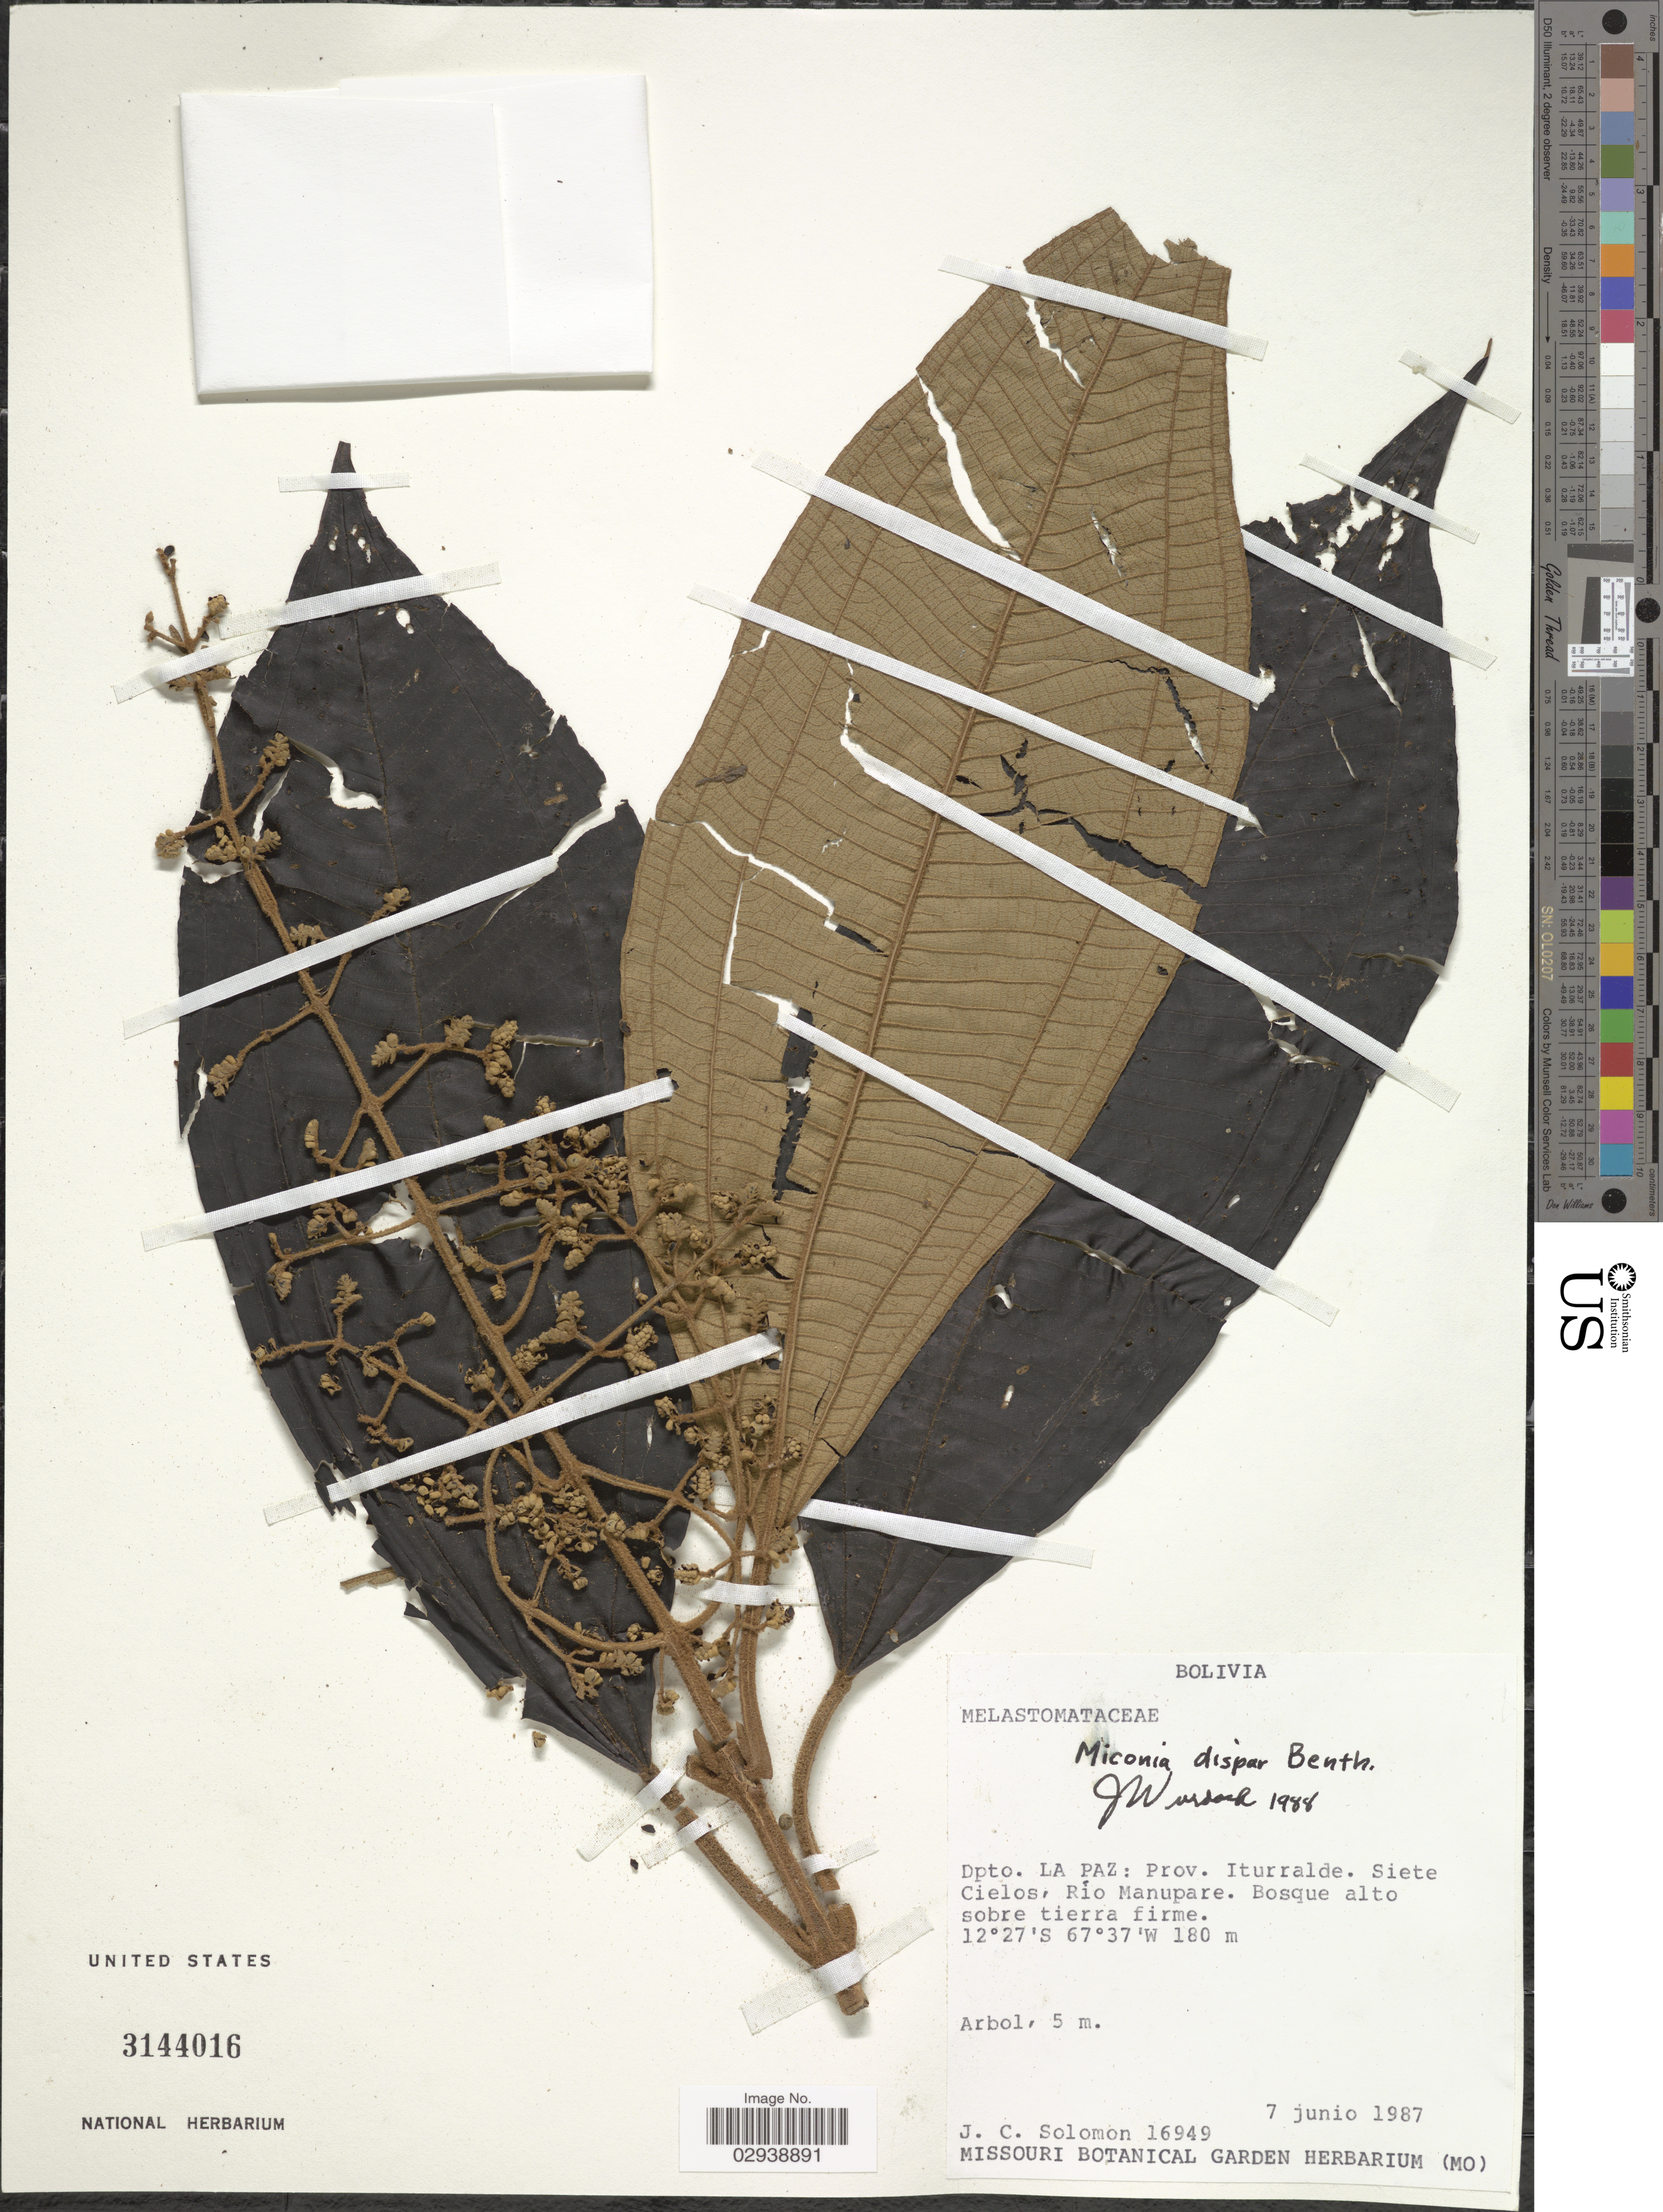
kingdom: Plantae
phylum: Tracheophyta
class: Magnoliopsida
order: Myrtales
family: Melastomataceae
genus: Miconia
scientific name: Miconia dispar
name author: Benth.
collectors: J. C. Solomon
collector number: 16949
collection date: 1987-06-07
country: Bolivia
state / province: La Paz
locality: Dpto. La Paz: Prov. Iturralde, Siete Cielos, Rio Manupare.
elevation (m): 180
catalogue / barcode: US 3144016